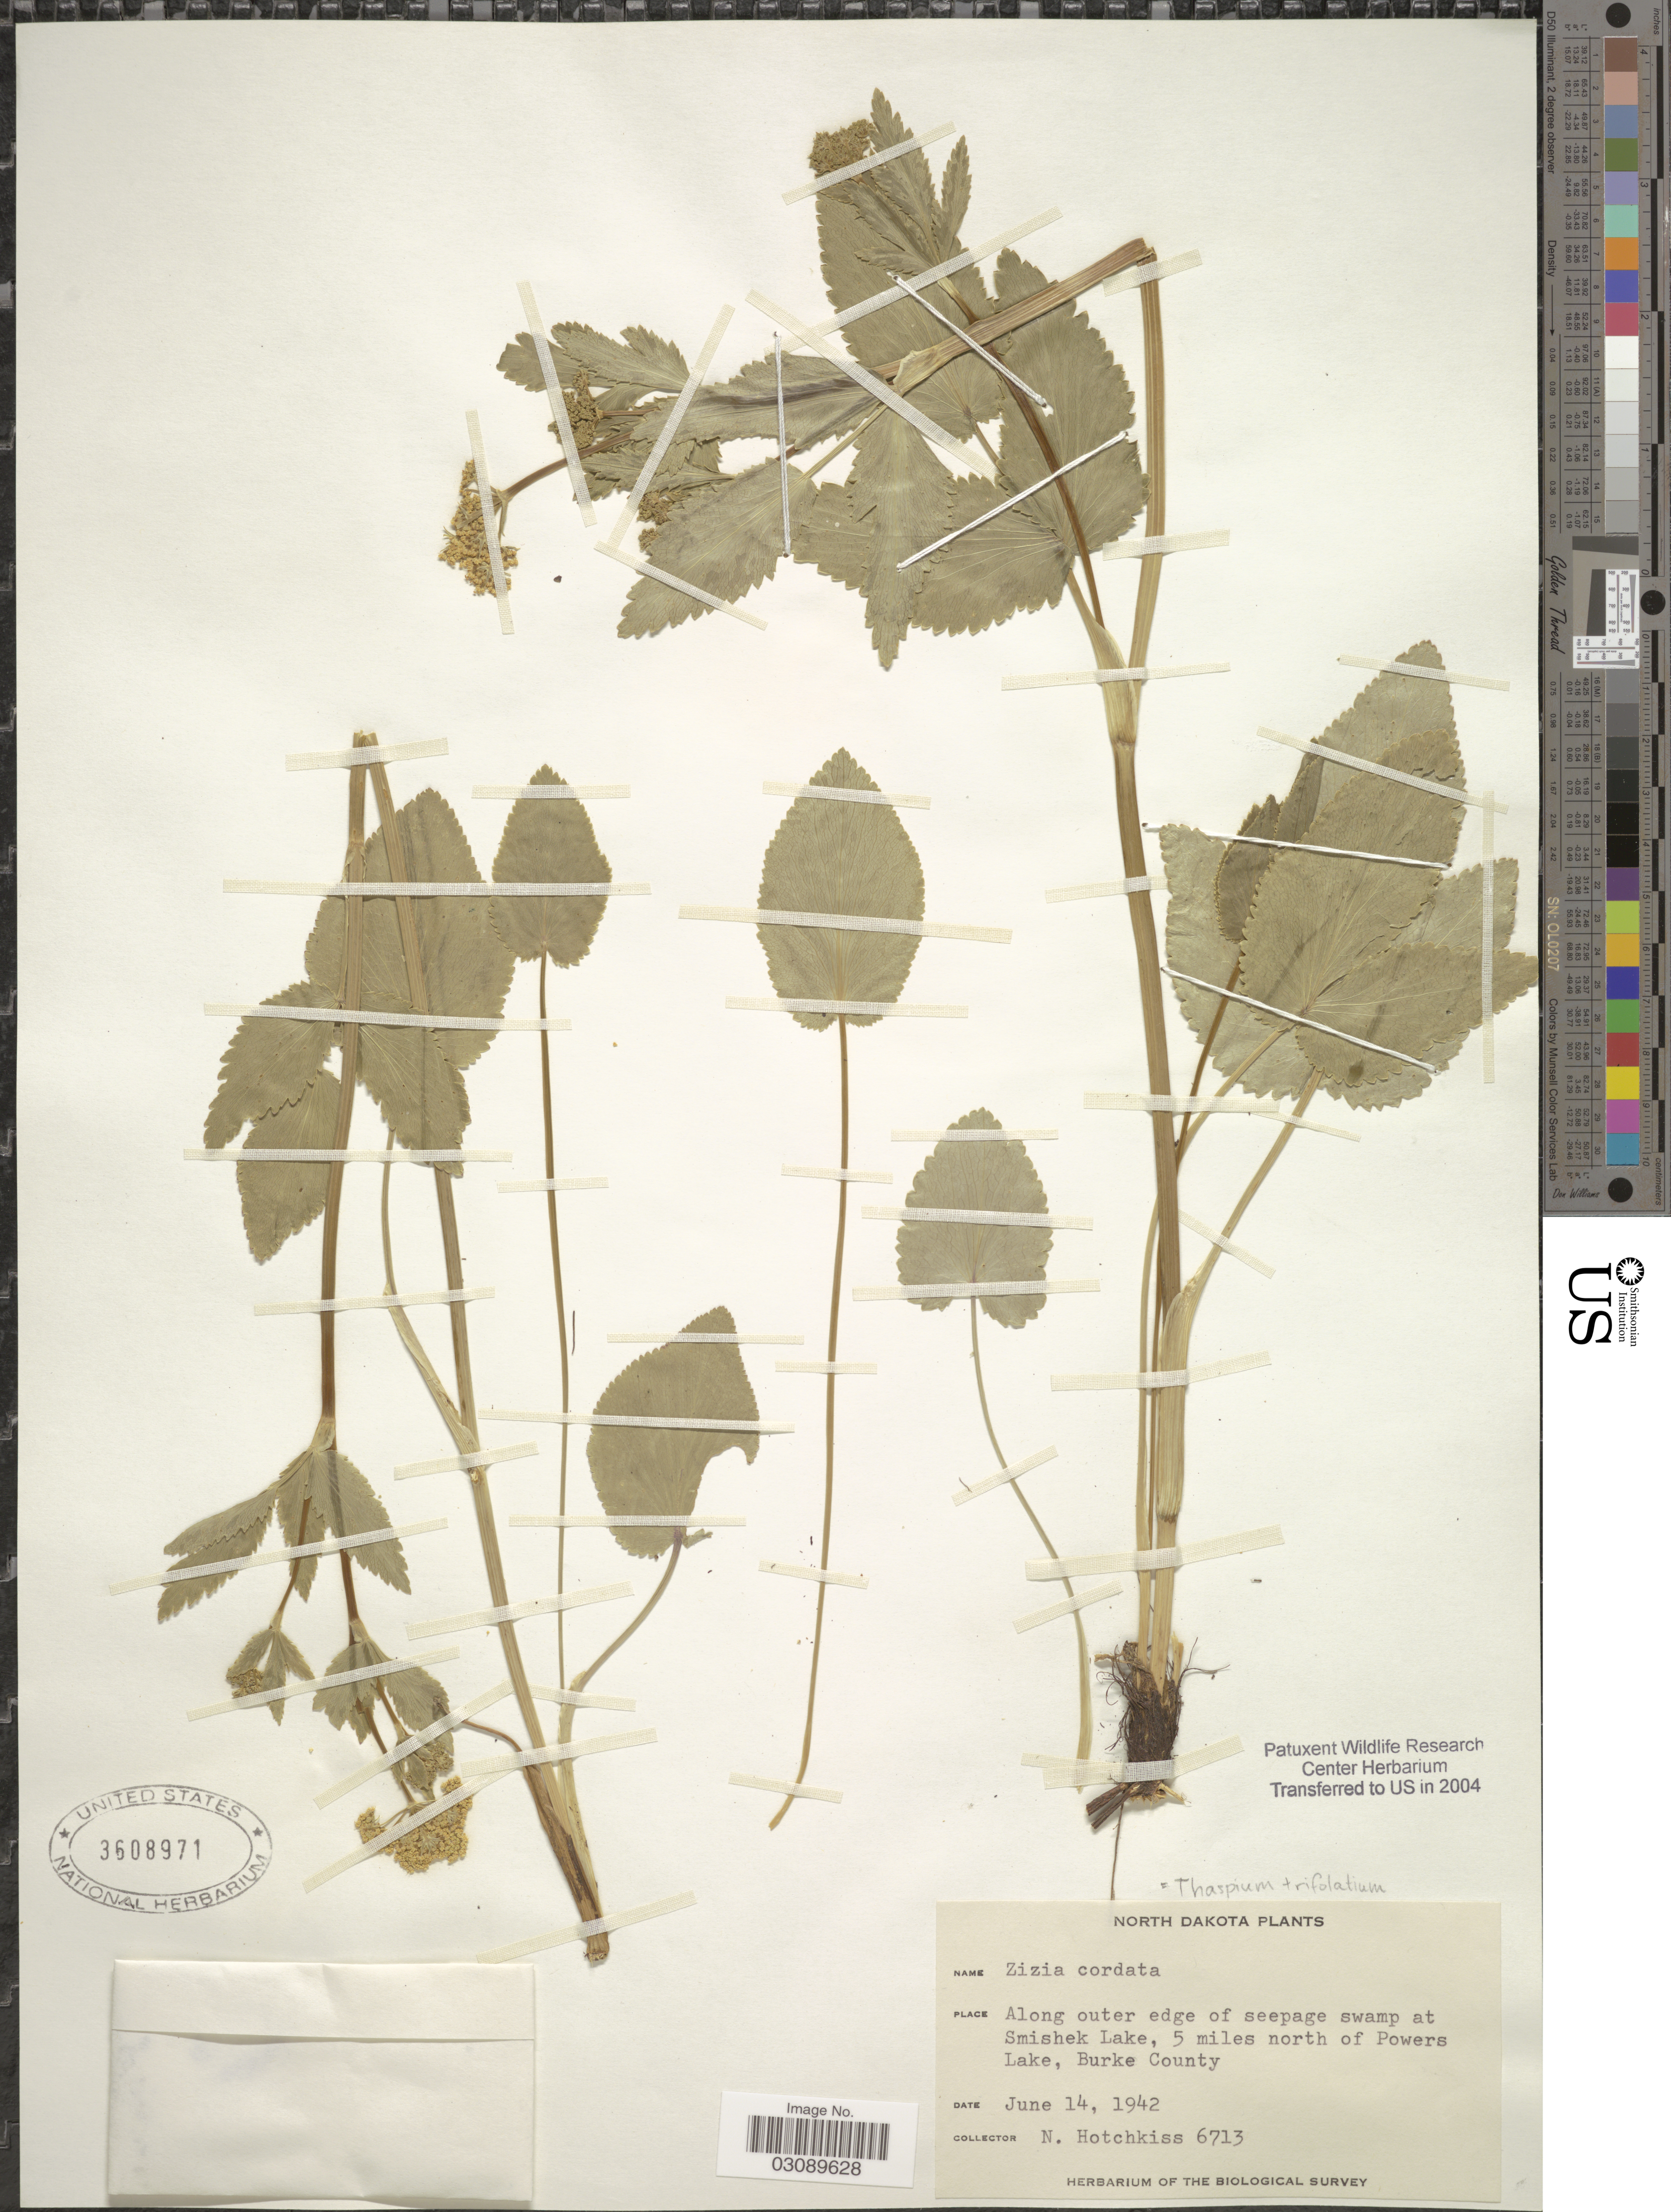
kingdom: Plantae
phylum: Tracheophyta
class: Magnoliopsida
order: Apiales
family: Apiaceae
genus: Thaspium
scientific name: Thaspium trifoliatum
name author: (L.) A. Gray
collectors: N. Hotchkiss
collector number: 6713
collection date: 1942-06-14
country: United States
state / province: North Dakota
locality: Along outer edge of seepage swamp at Smishek Lake, 5 miles north of Powers Lake, Burke County.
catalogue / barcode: US 3608971